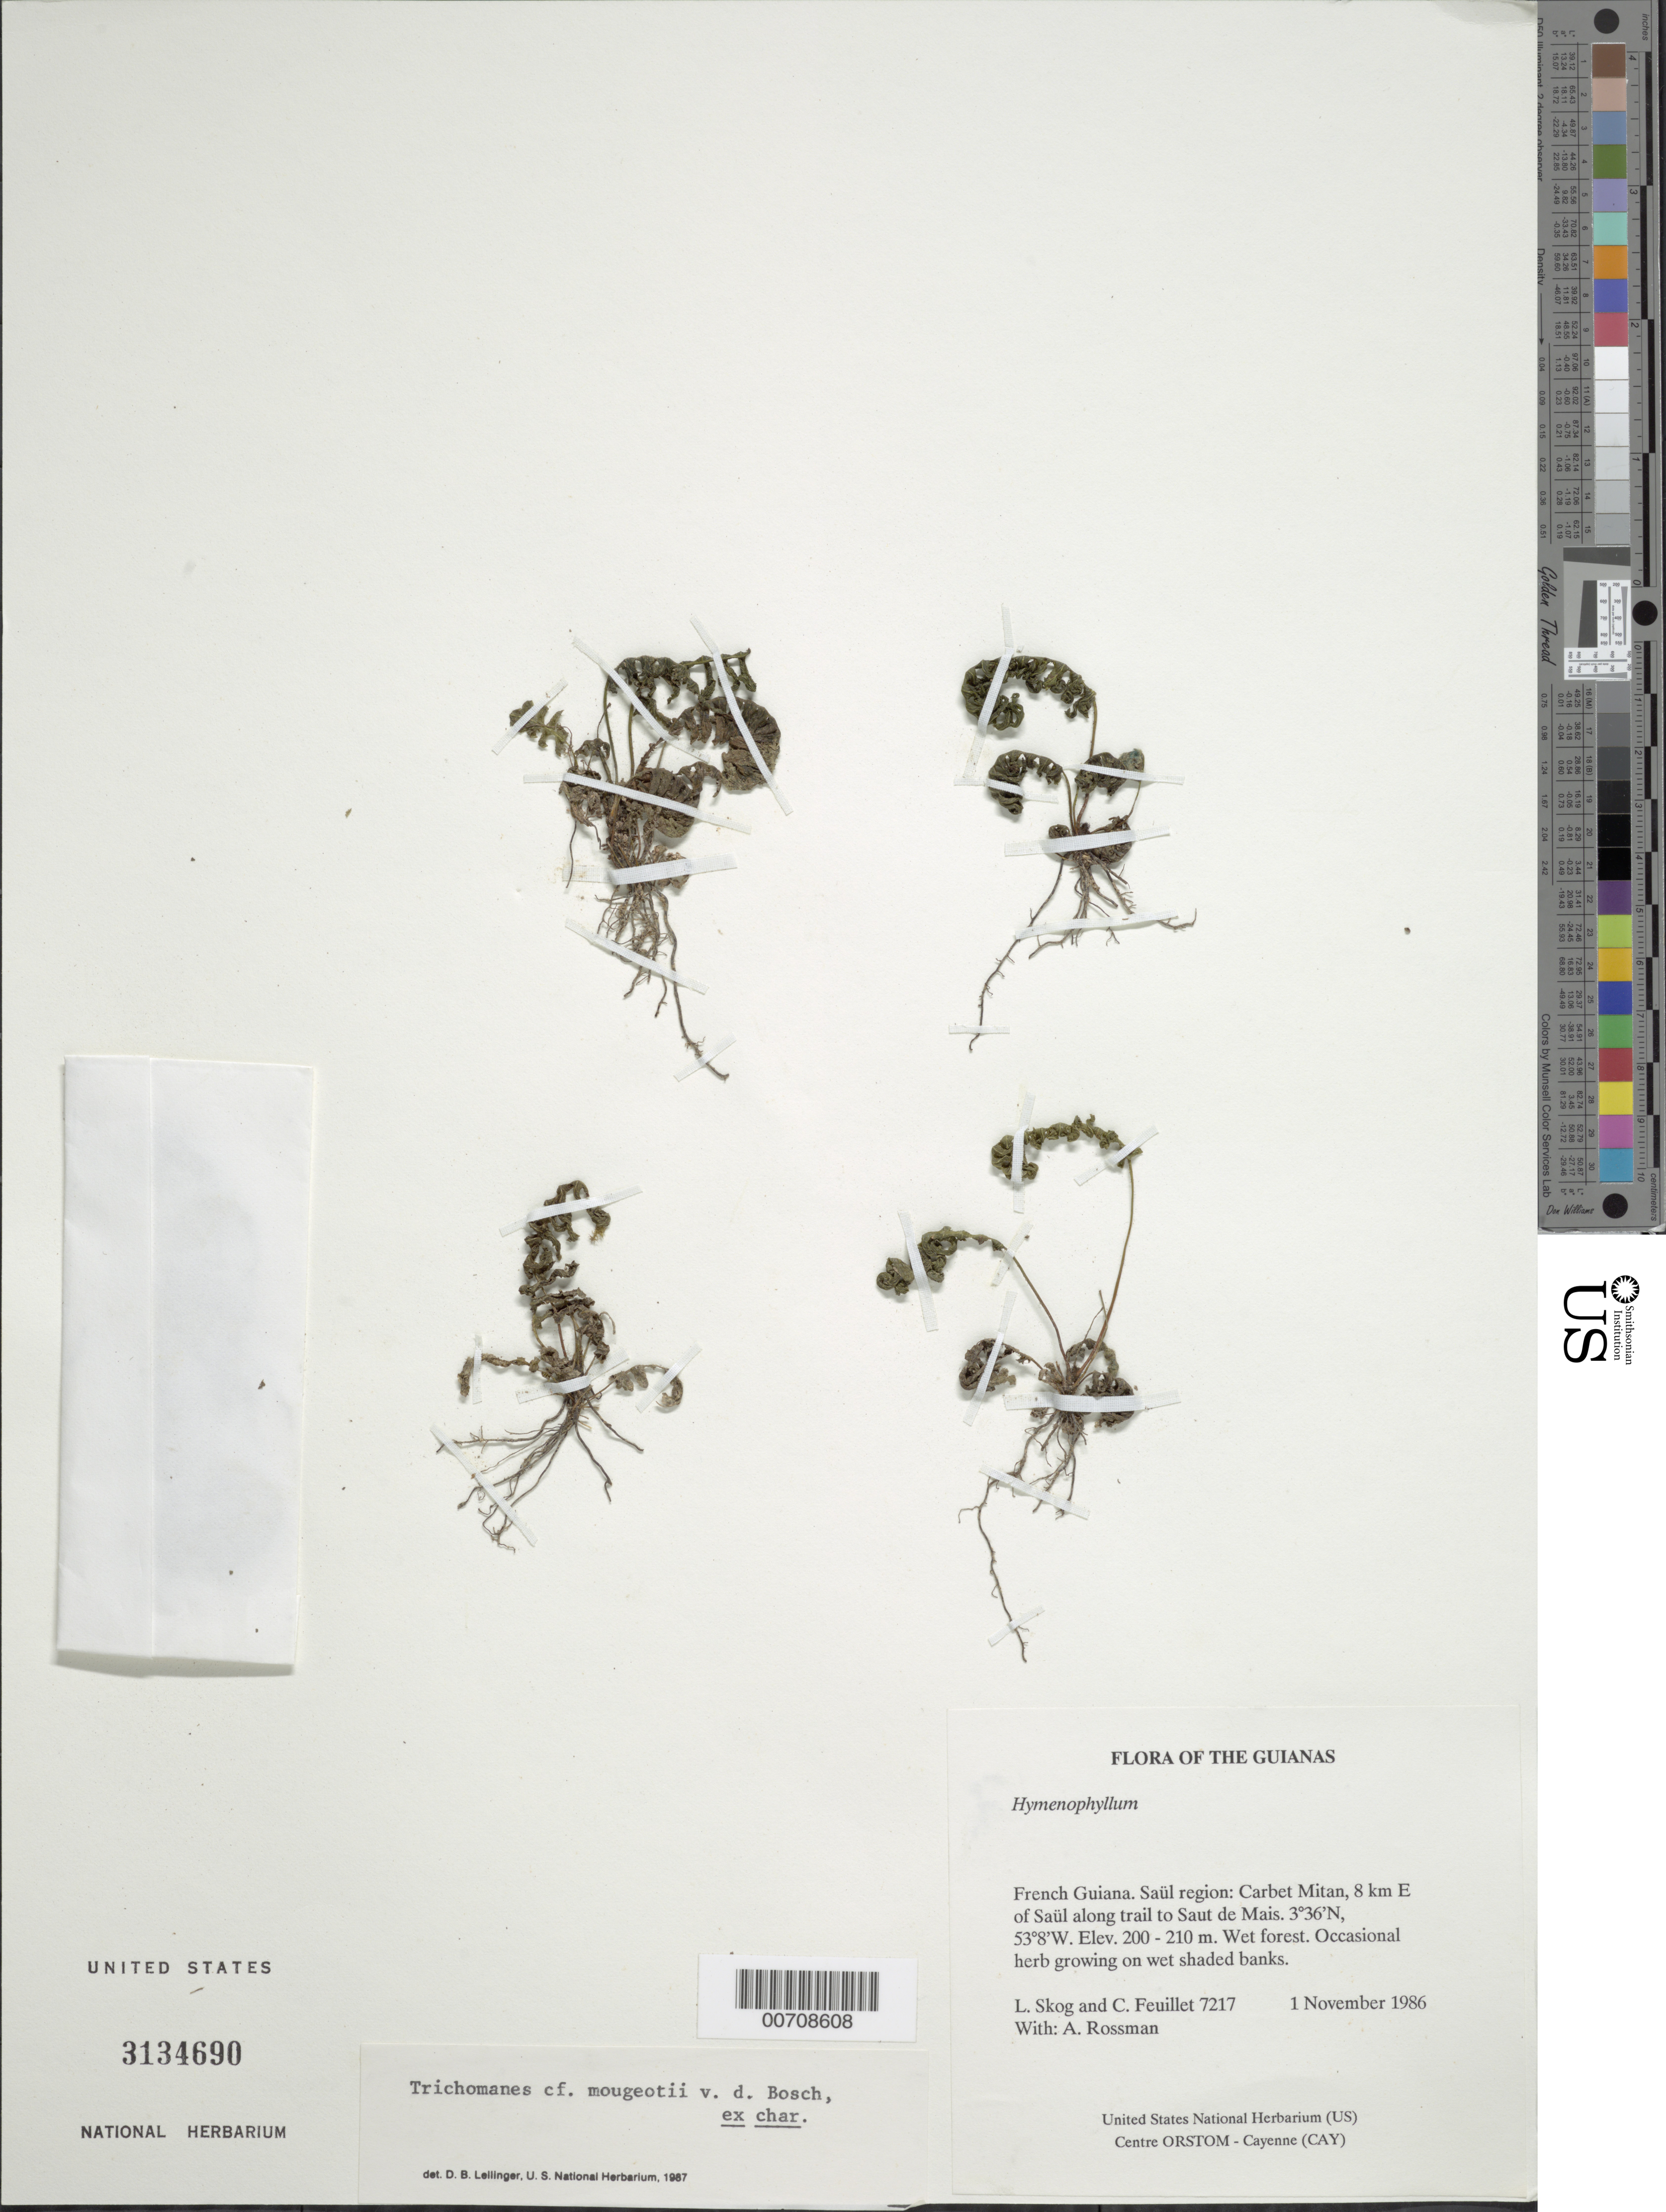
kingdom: Plantae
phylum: Tracheophyta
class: Polypodiopsida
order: Hymenophyllales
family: Hymenophyllaceae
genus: Trichomanes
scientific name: Trichomanes mougeotii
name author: Bosch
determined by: Lellinger, David B., (BOT), Smithsonian Institution - National Museum of Natural History (UNITED STATES)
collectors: L. E. Skog, C. Feuillet & A. Rossman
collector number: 7217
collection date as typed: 1 November 1986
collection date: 1986-11-01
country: French Guiana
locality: Carbet Mitan, 8 km E of Saül along trail to Saut de Mais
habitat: Wet forest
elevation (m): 200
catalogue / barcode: US 3134690